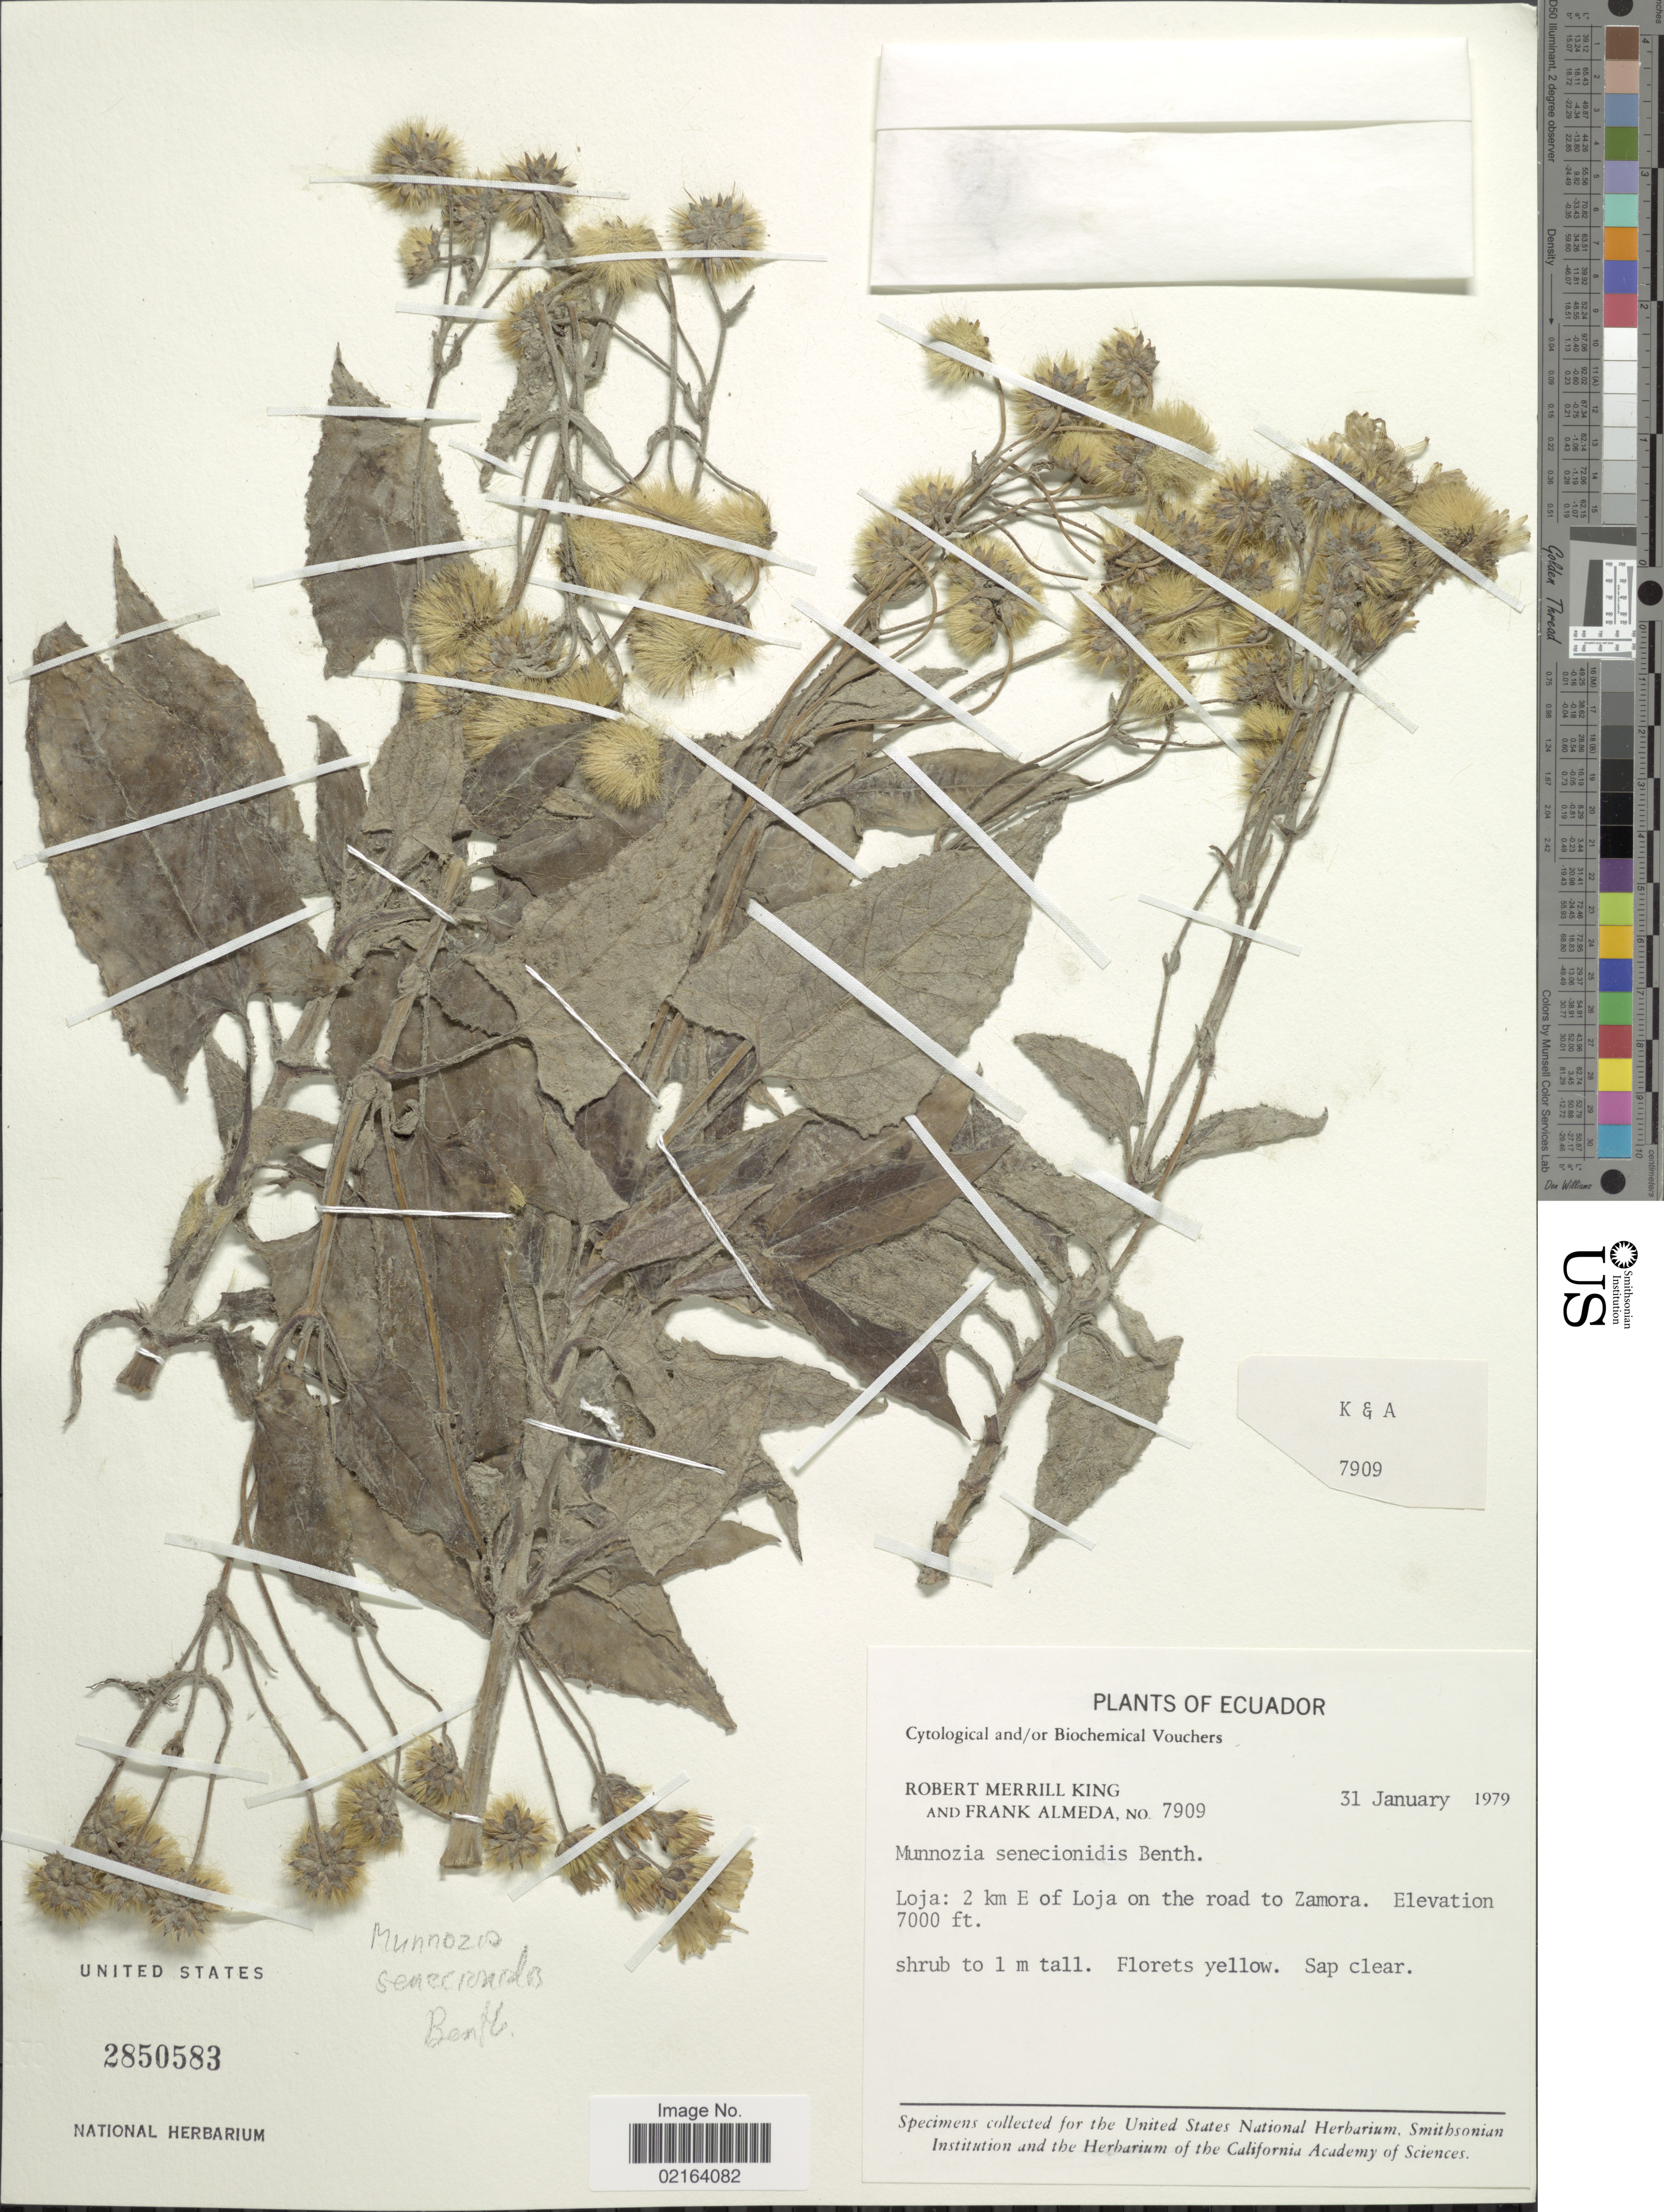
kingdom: Plantae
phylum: Tracheophyta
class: Magnoliopsida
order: Asterales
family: Asteraceae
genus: Munnozia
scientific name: Munnozia senecionidis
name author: Benth.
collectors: R. M. King & F. Almeda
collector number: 7909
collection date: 1979-01-31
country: Ecuador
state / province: Loja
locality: Loja: 2 km E of Loja on the road to Zamora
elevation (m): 2134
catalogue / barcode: US 2850583